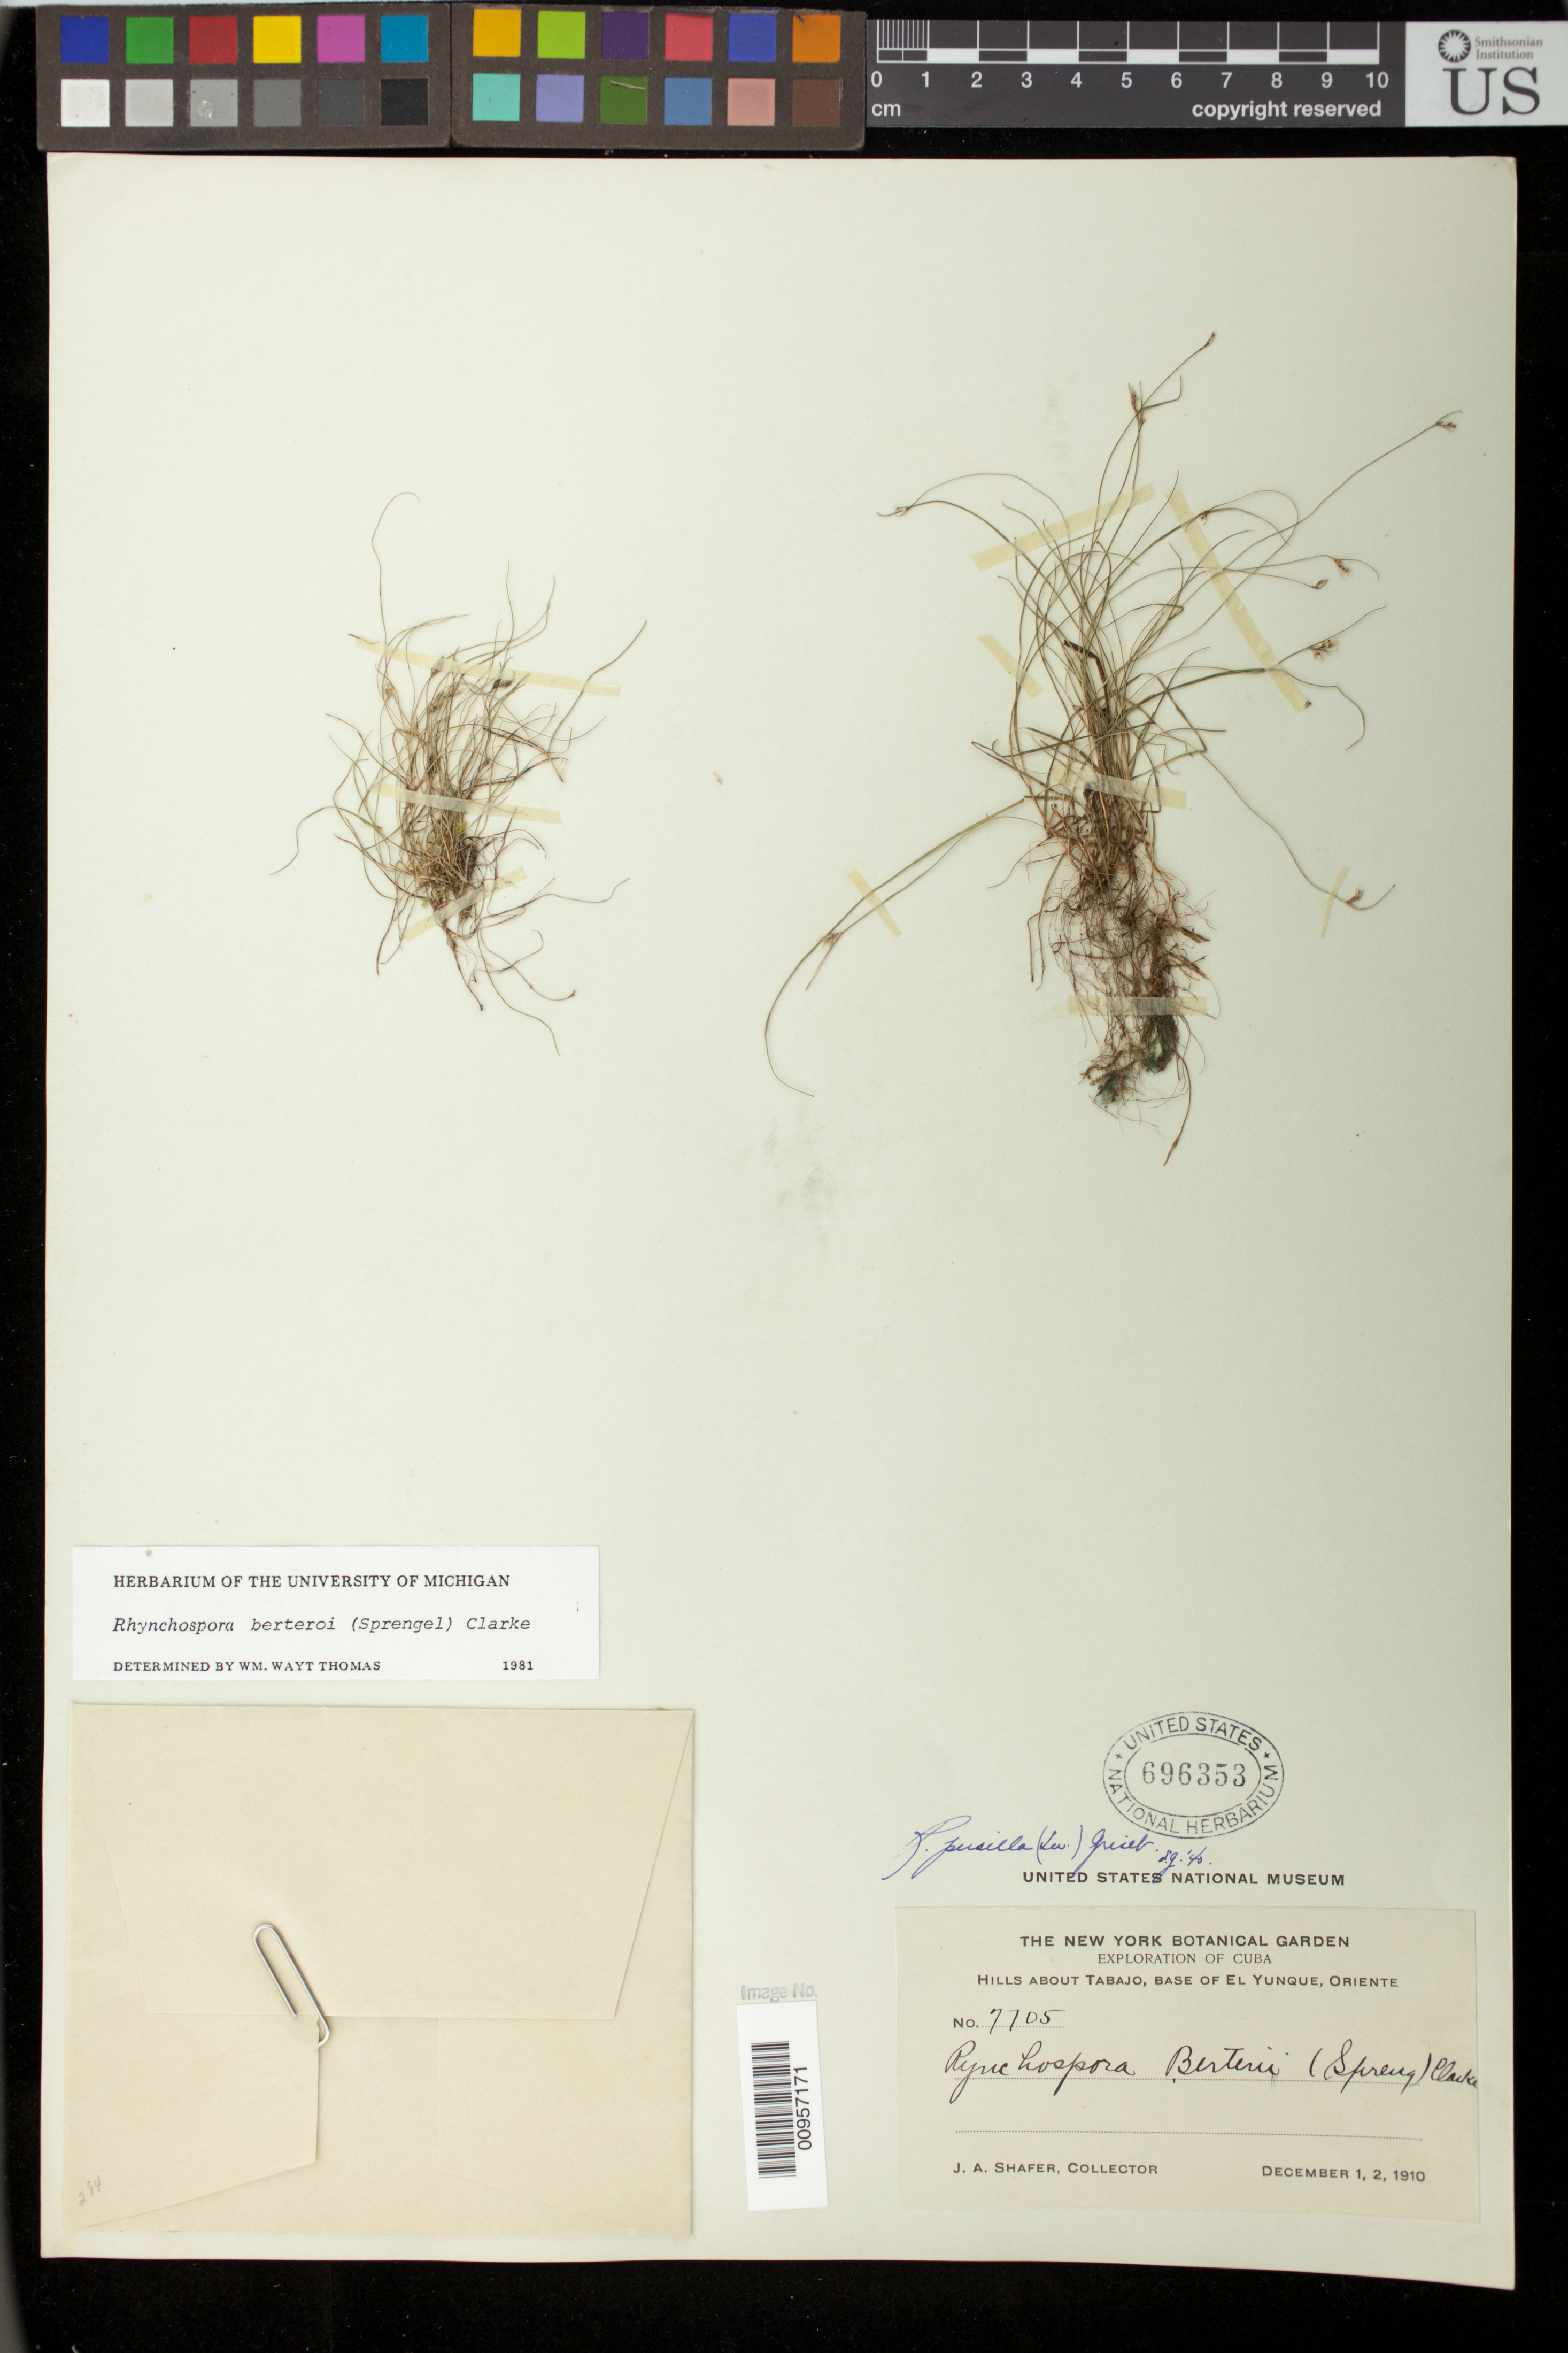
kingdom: Plantae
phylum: Tracheophyta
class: Liliopsida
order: Poales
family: Cyperaceae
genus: Rhynchospora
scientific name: Rhynchospora berteroi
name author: (Spreng.) C.B. Clarke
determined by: Thomas, W. W.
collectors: J. A. Shafer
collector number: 7705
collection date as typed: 01 Dec 1910 to 02 Dec 1910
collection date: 1910-12-01/1910-12-02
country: Cuba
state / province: Oriente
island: Cuba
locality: Hills about Tabajo, base of El Yunque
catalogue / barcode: US 696353